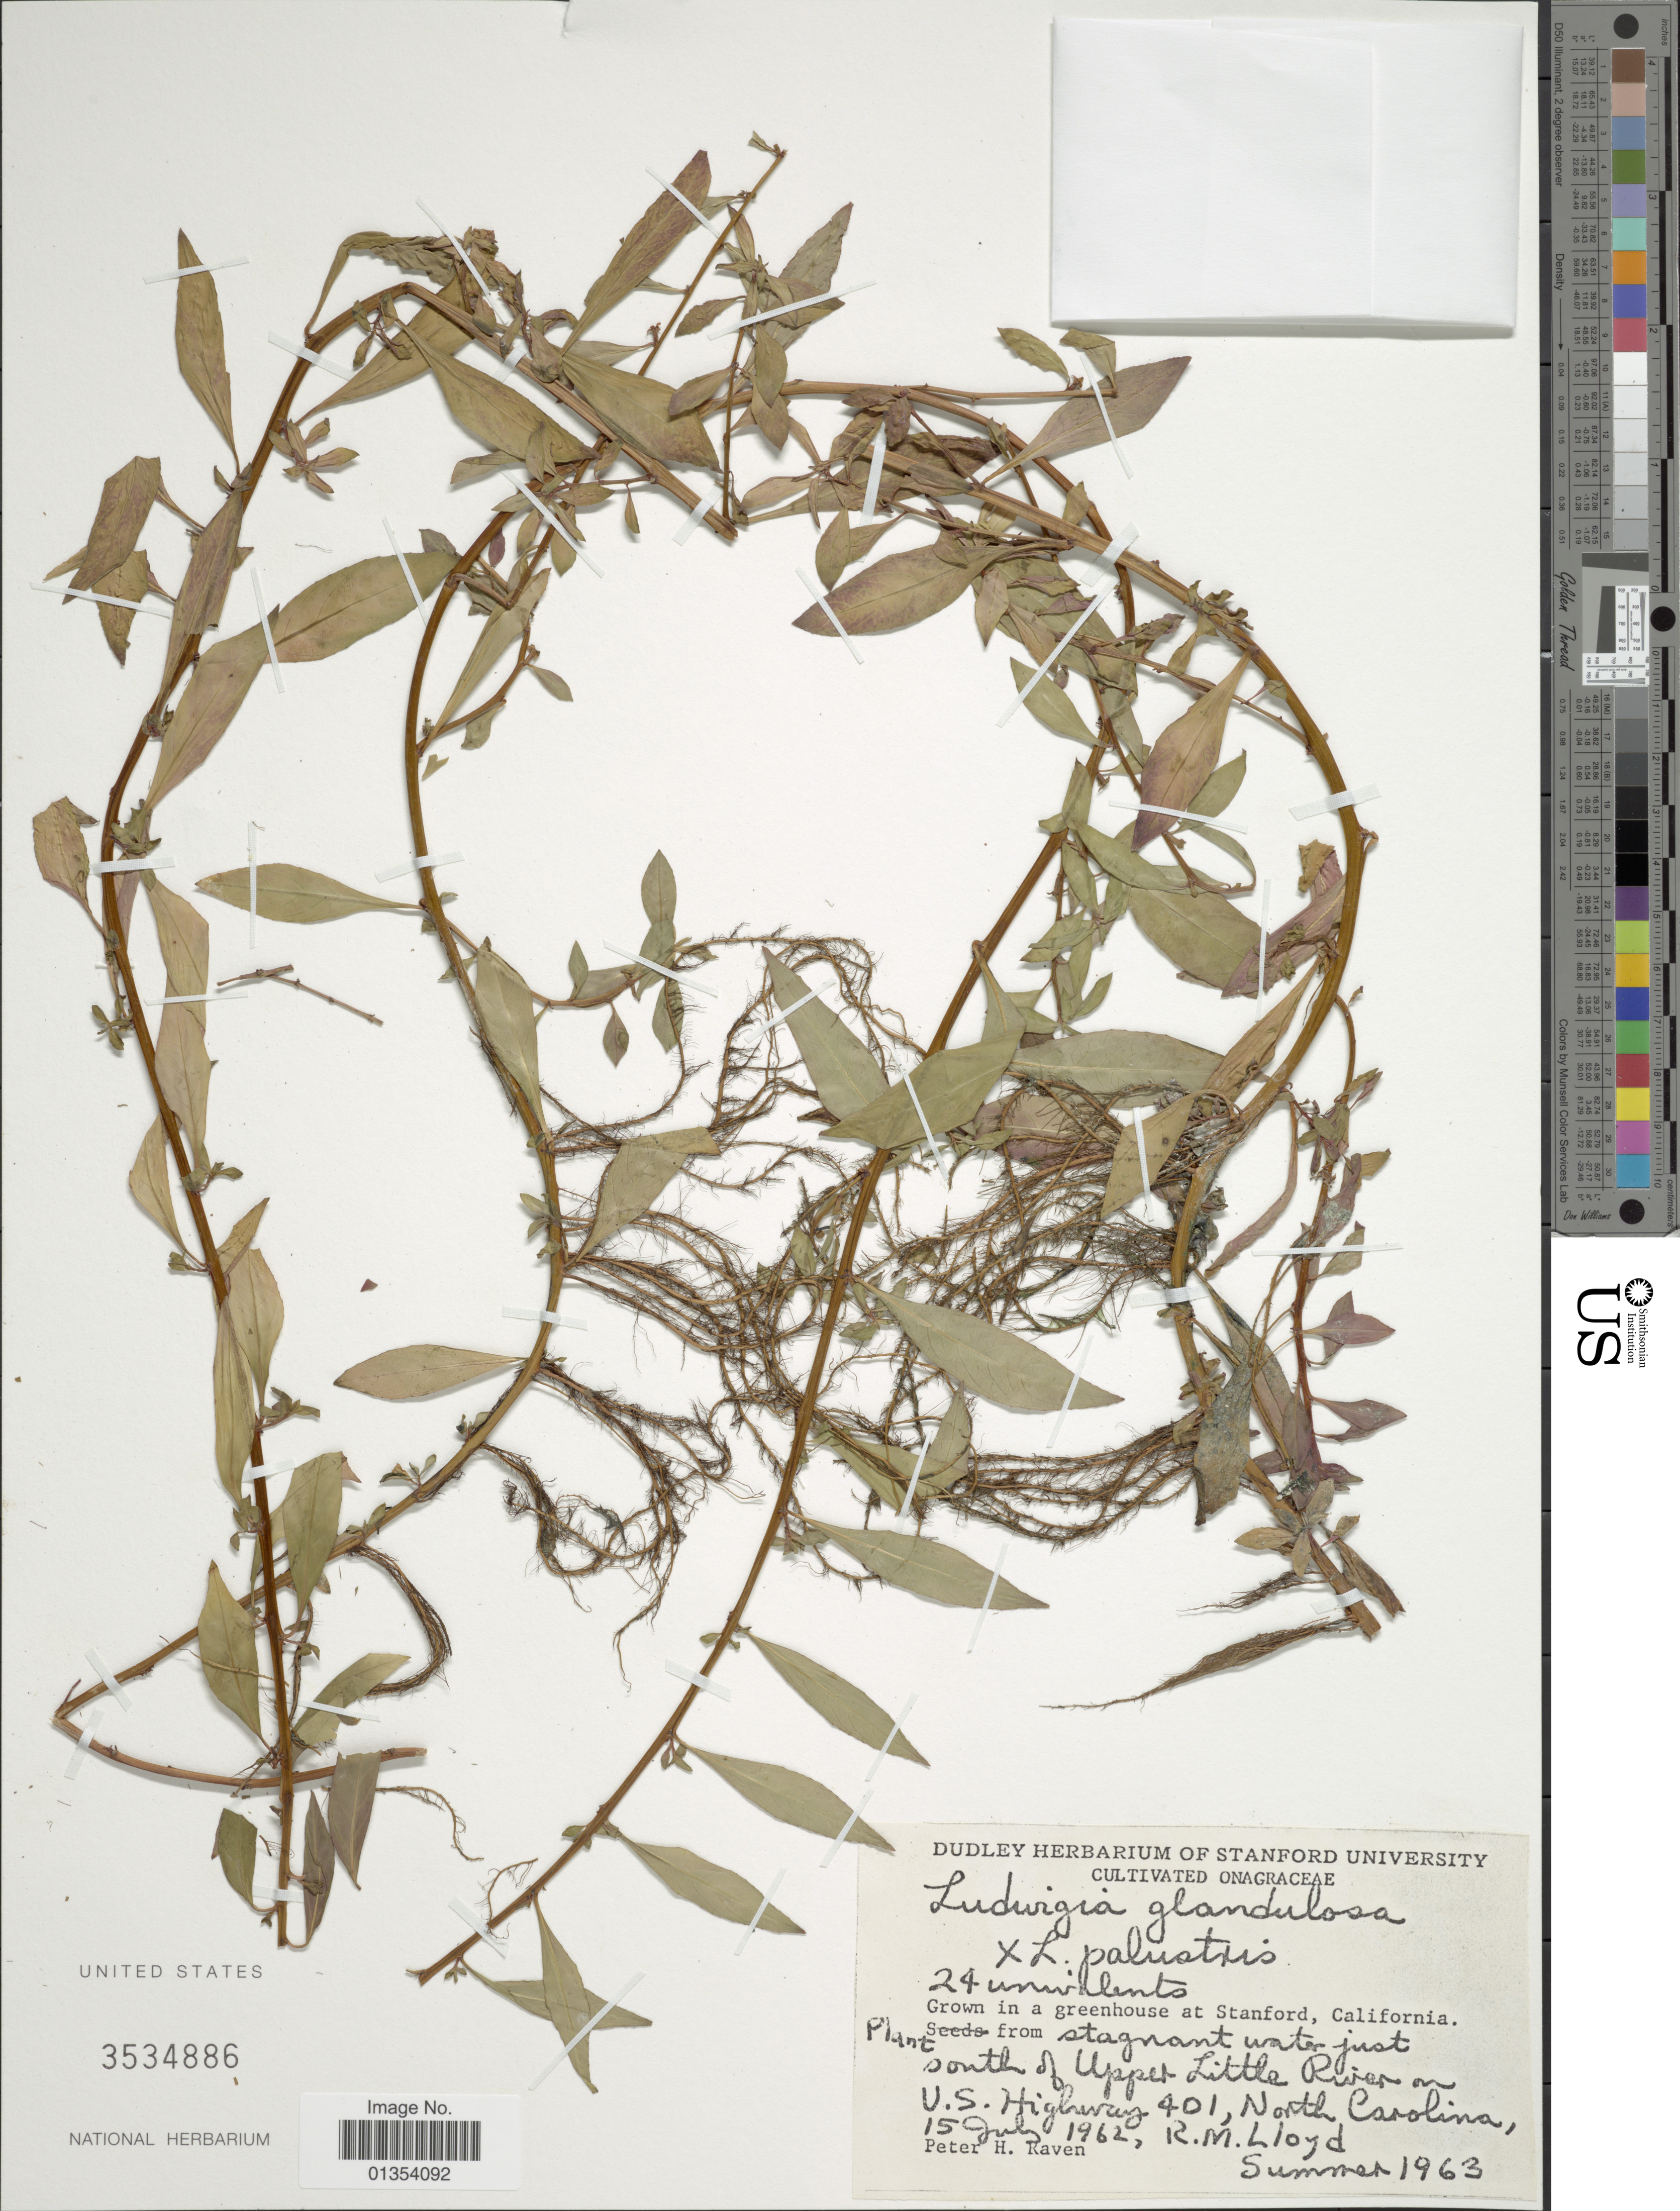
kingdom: Plantae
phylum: Tracheophyta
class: Magnoliopsida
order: Myrtales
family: Onagraceae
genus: Ludwigia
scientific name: Ludwigia glandulosa x L. palustris (L.) Elliott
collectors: P. Raven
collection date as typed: Summer 1963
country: United States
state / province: California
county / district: Santa Clara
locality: In a greenhouse at Stanford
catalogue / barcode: US 3534886